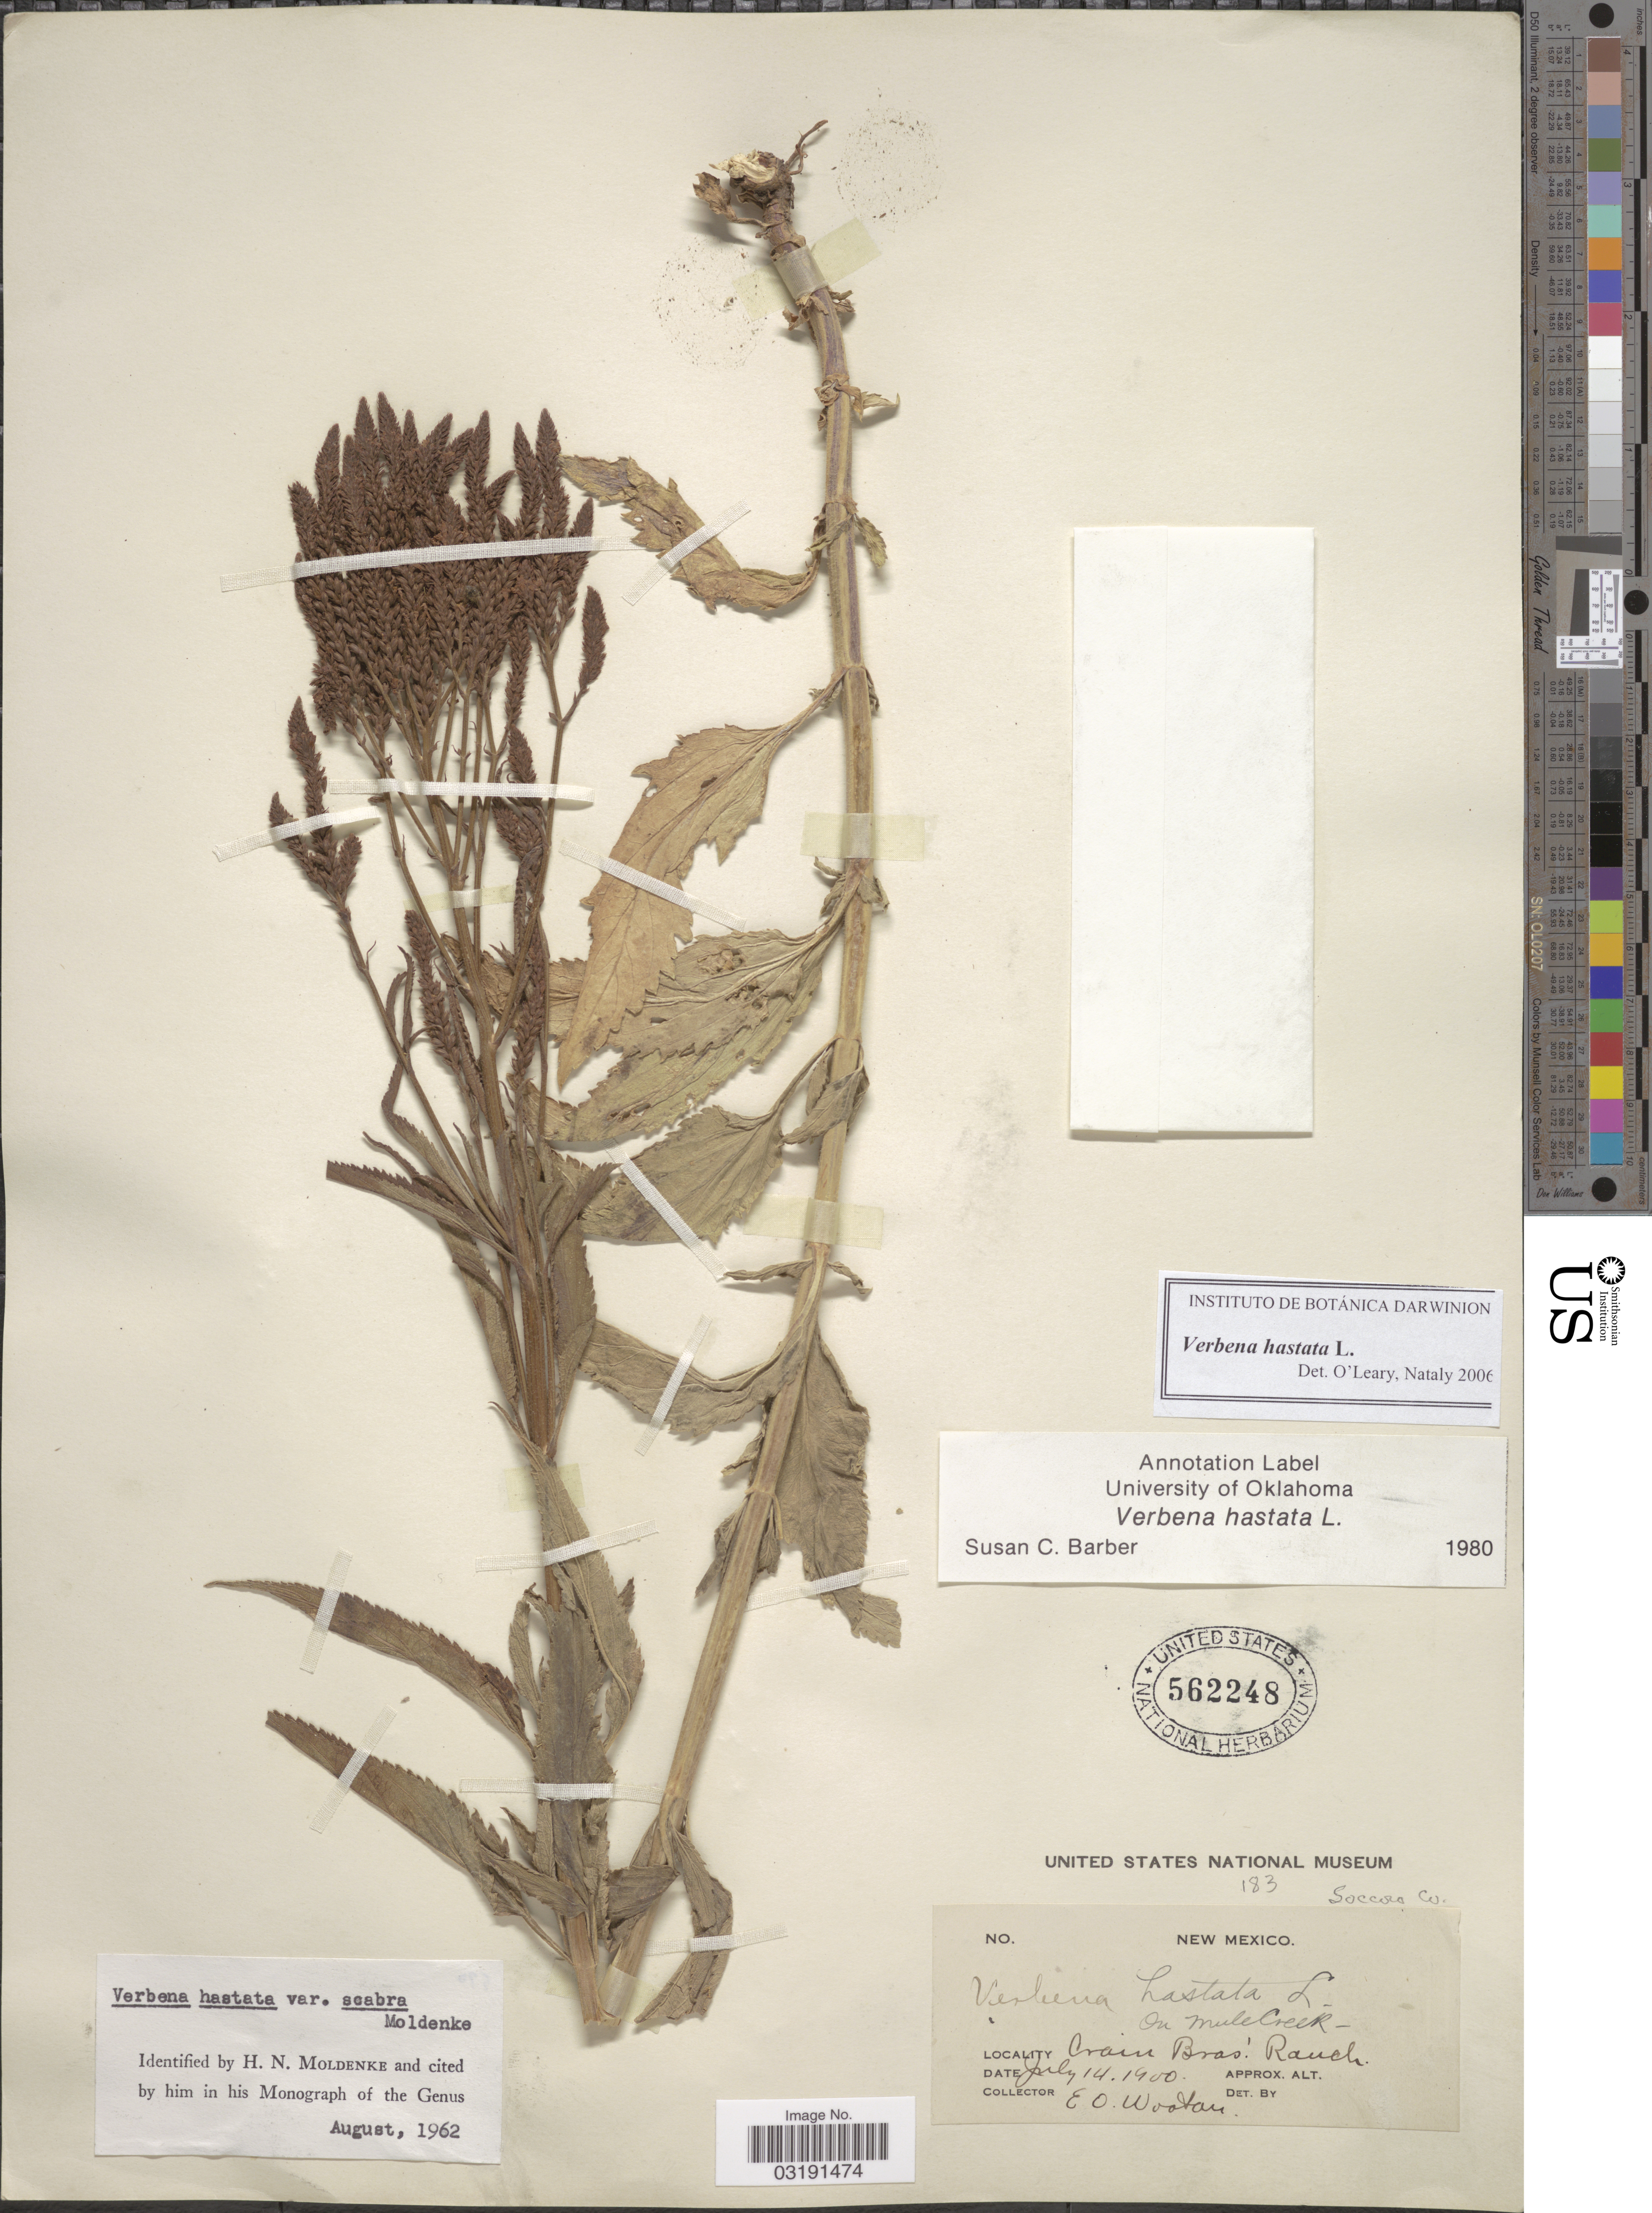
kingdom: Plantae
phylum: Tracheophyta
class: Magnoliopsida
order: Lamiales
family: Verbenaceae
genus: Verbena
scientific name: Verbena hastata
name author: L.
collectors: E. O. Wooton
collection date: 1900-07-14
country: United States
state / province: New Mexico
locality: Soccoro Co. Crain Bras Ranch.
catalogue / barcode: US 562248